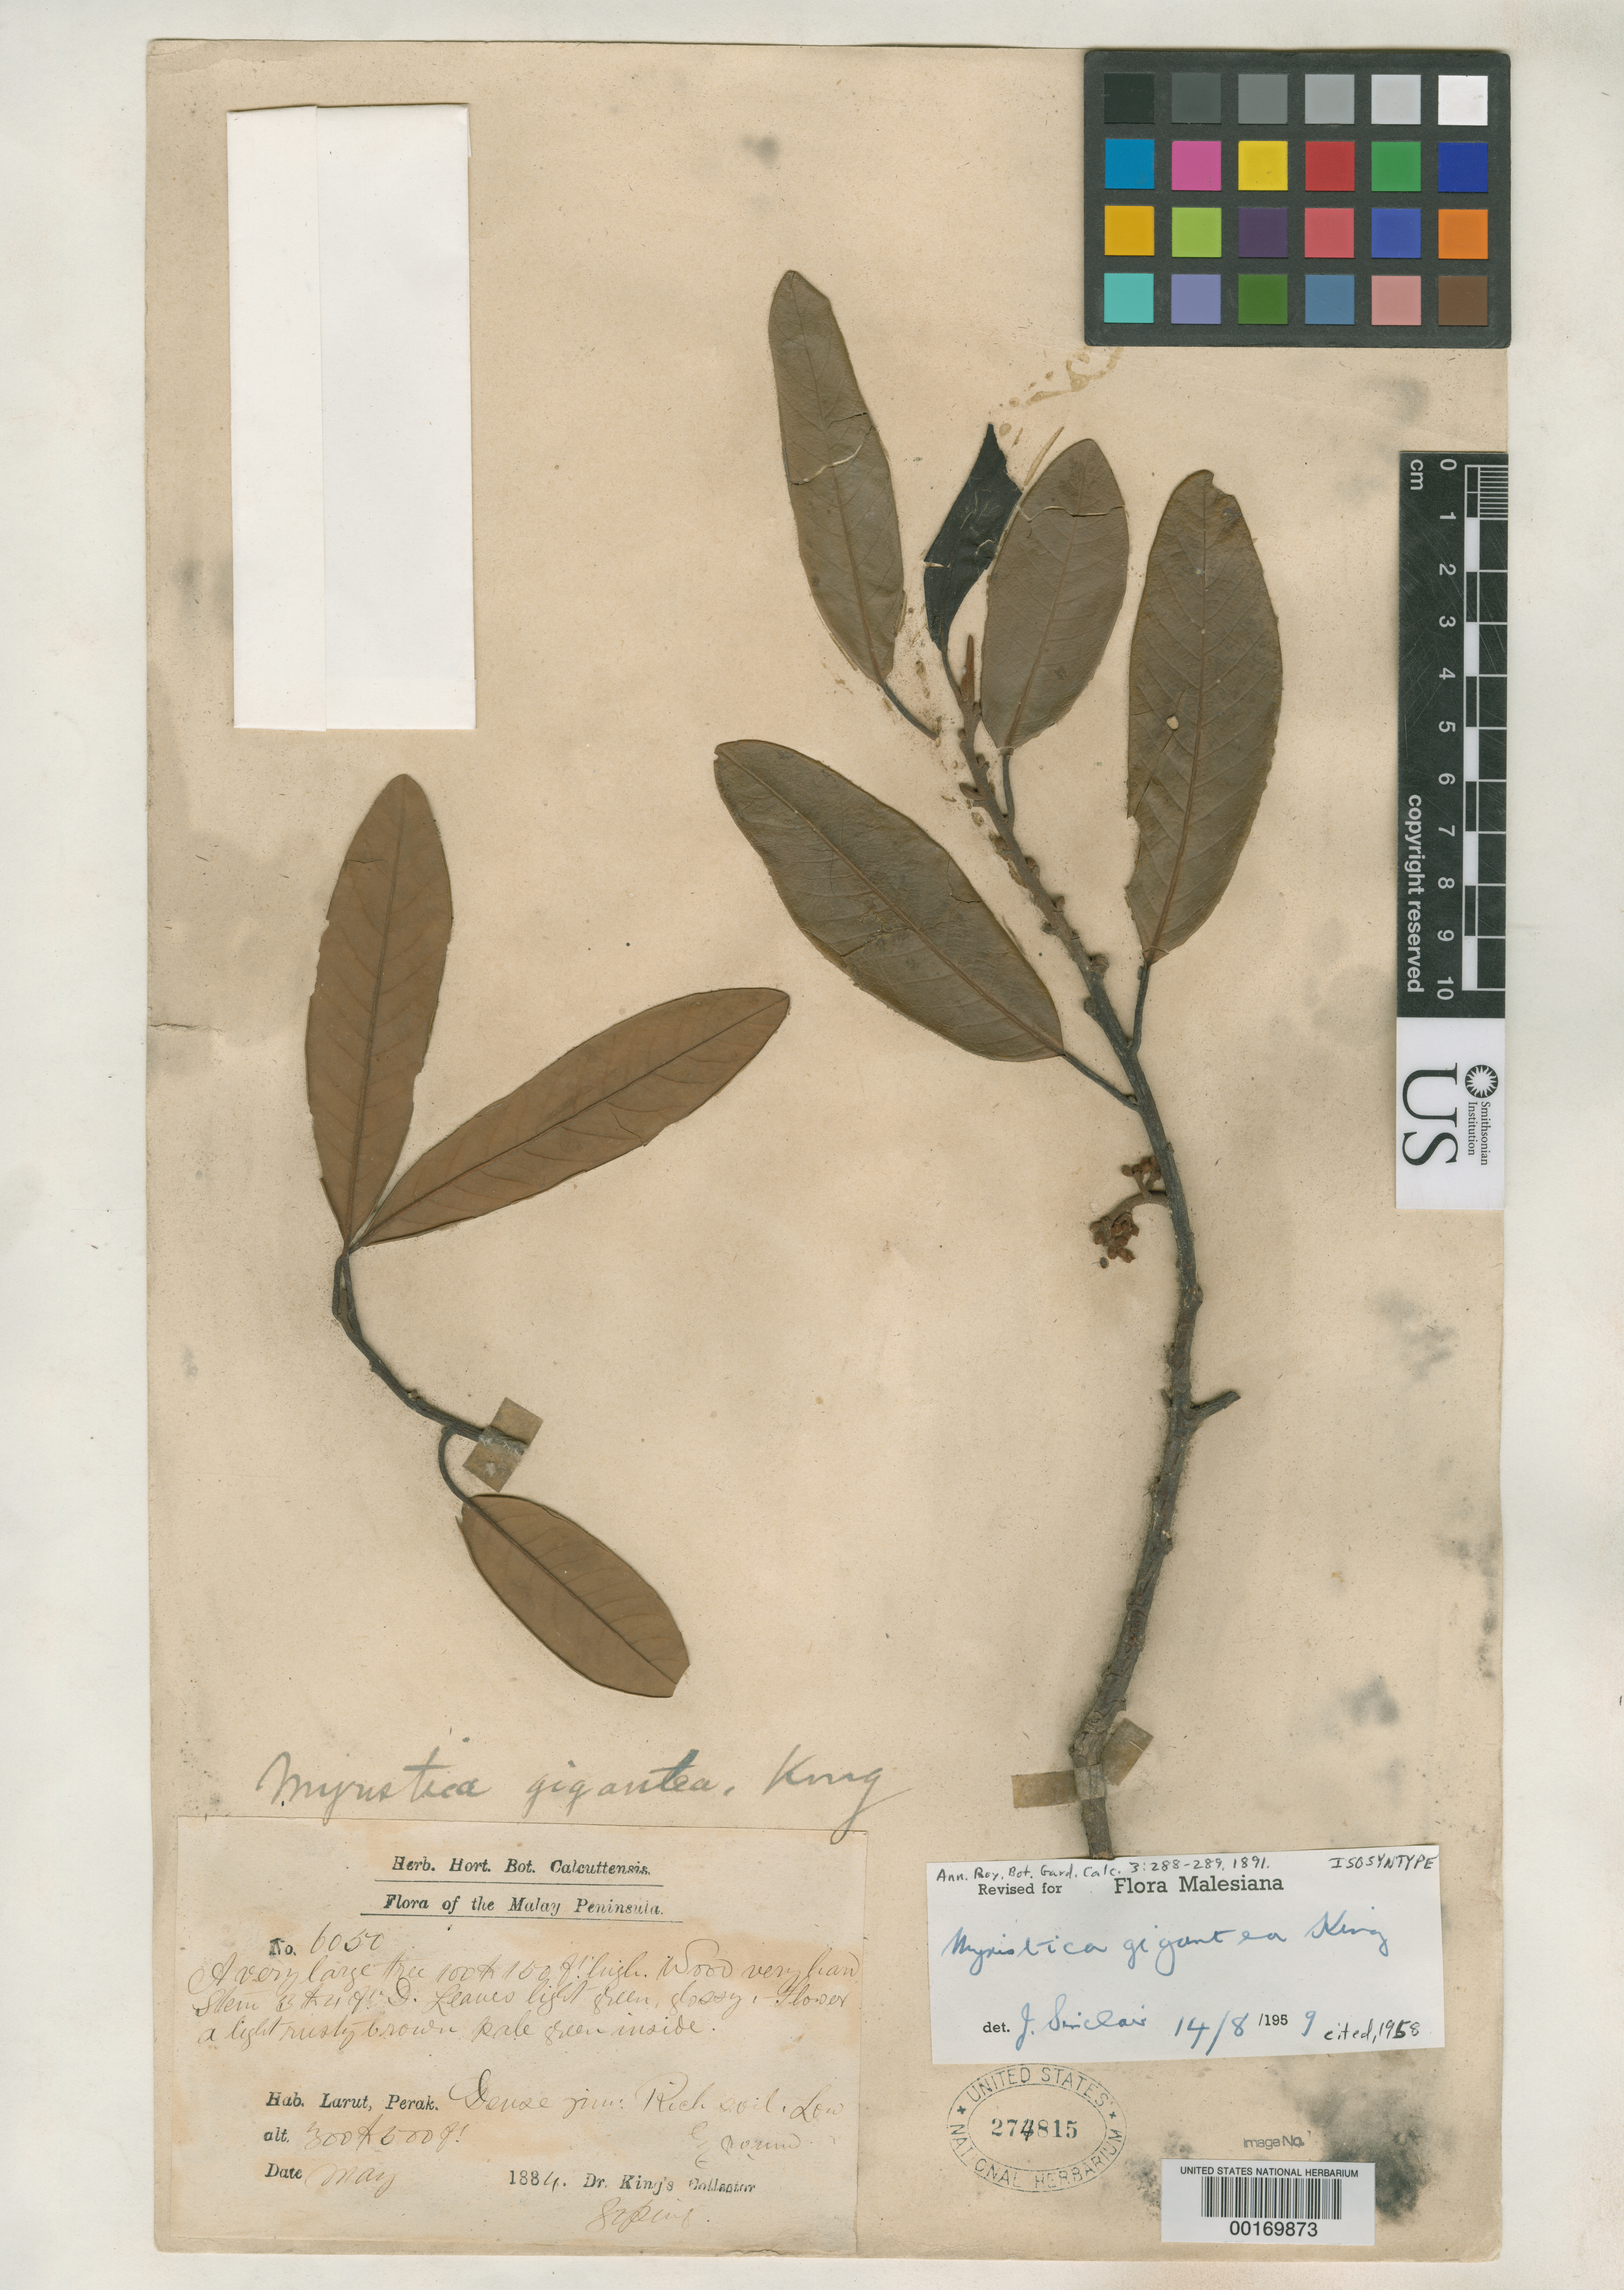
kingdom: Plantae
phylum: Tracheophyta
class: Magnoliopsida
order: Magnoliales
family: Myristicaceae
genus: Myristica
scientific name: Myristica gigantea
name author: King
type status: Isosyntype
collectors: Dr. King's collector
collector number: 6050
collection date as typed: May 1884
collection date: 1884-05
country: Malaysia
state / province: Perak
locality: Larut. [Malay Peninsula]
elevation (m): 91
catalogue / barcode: US 27415